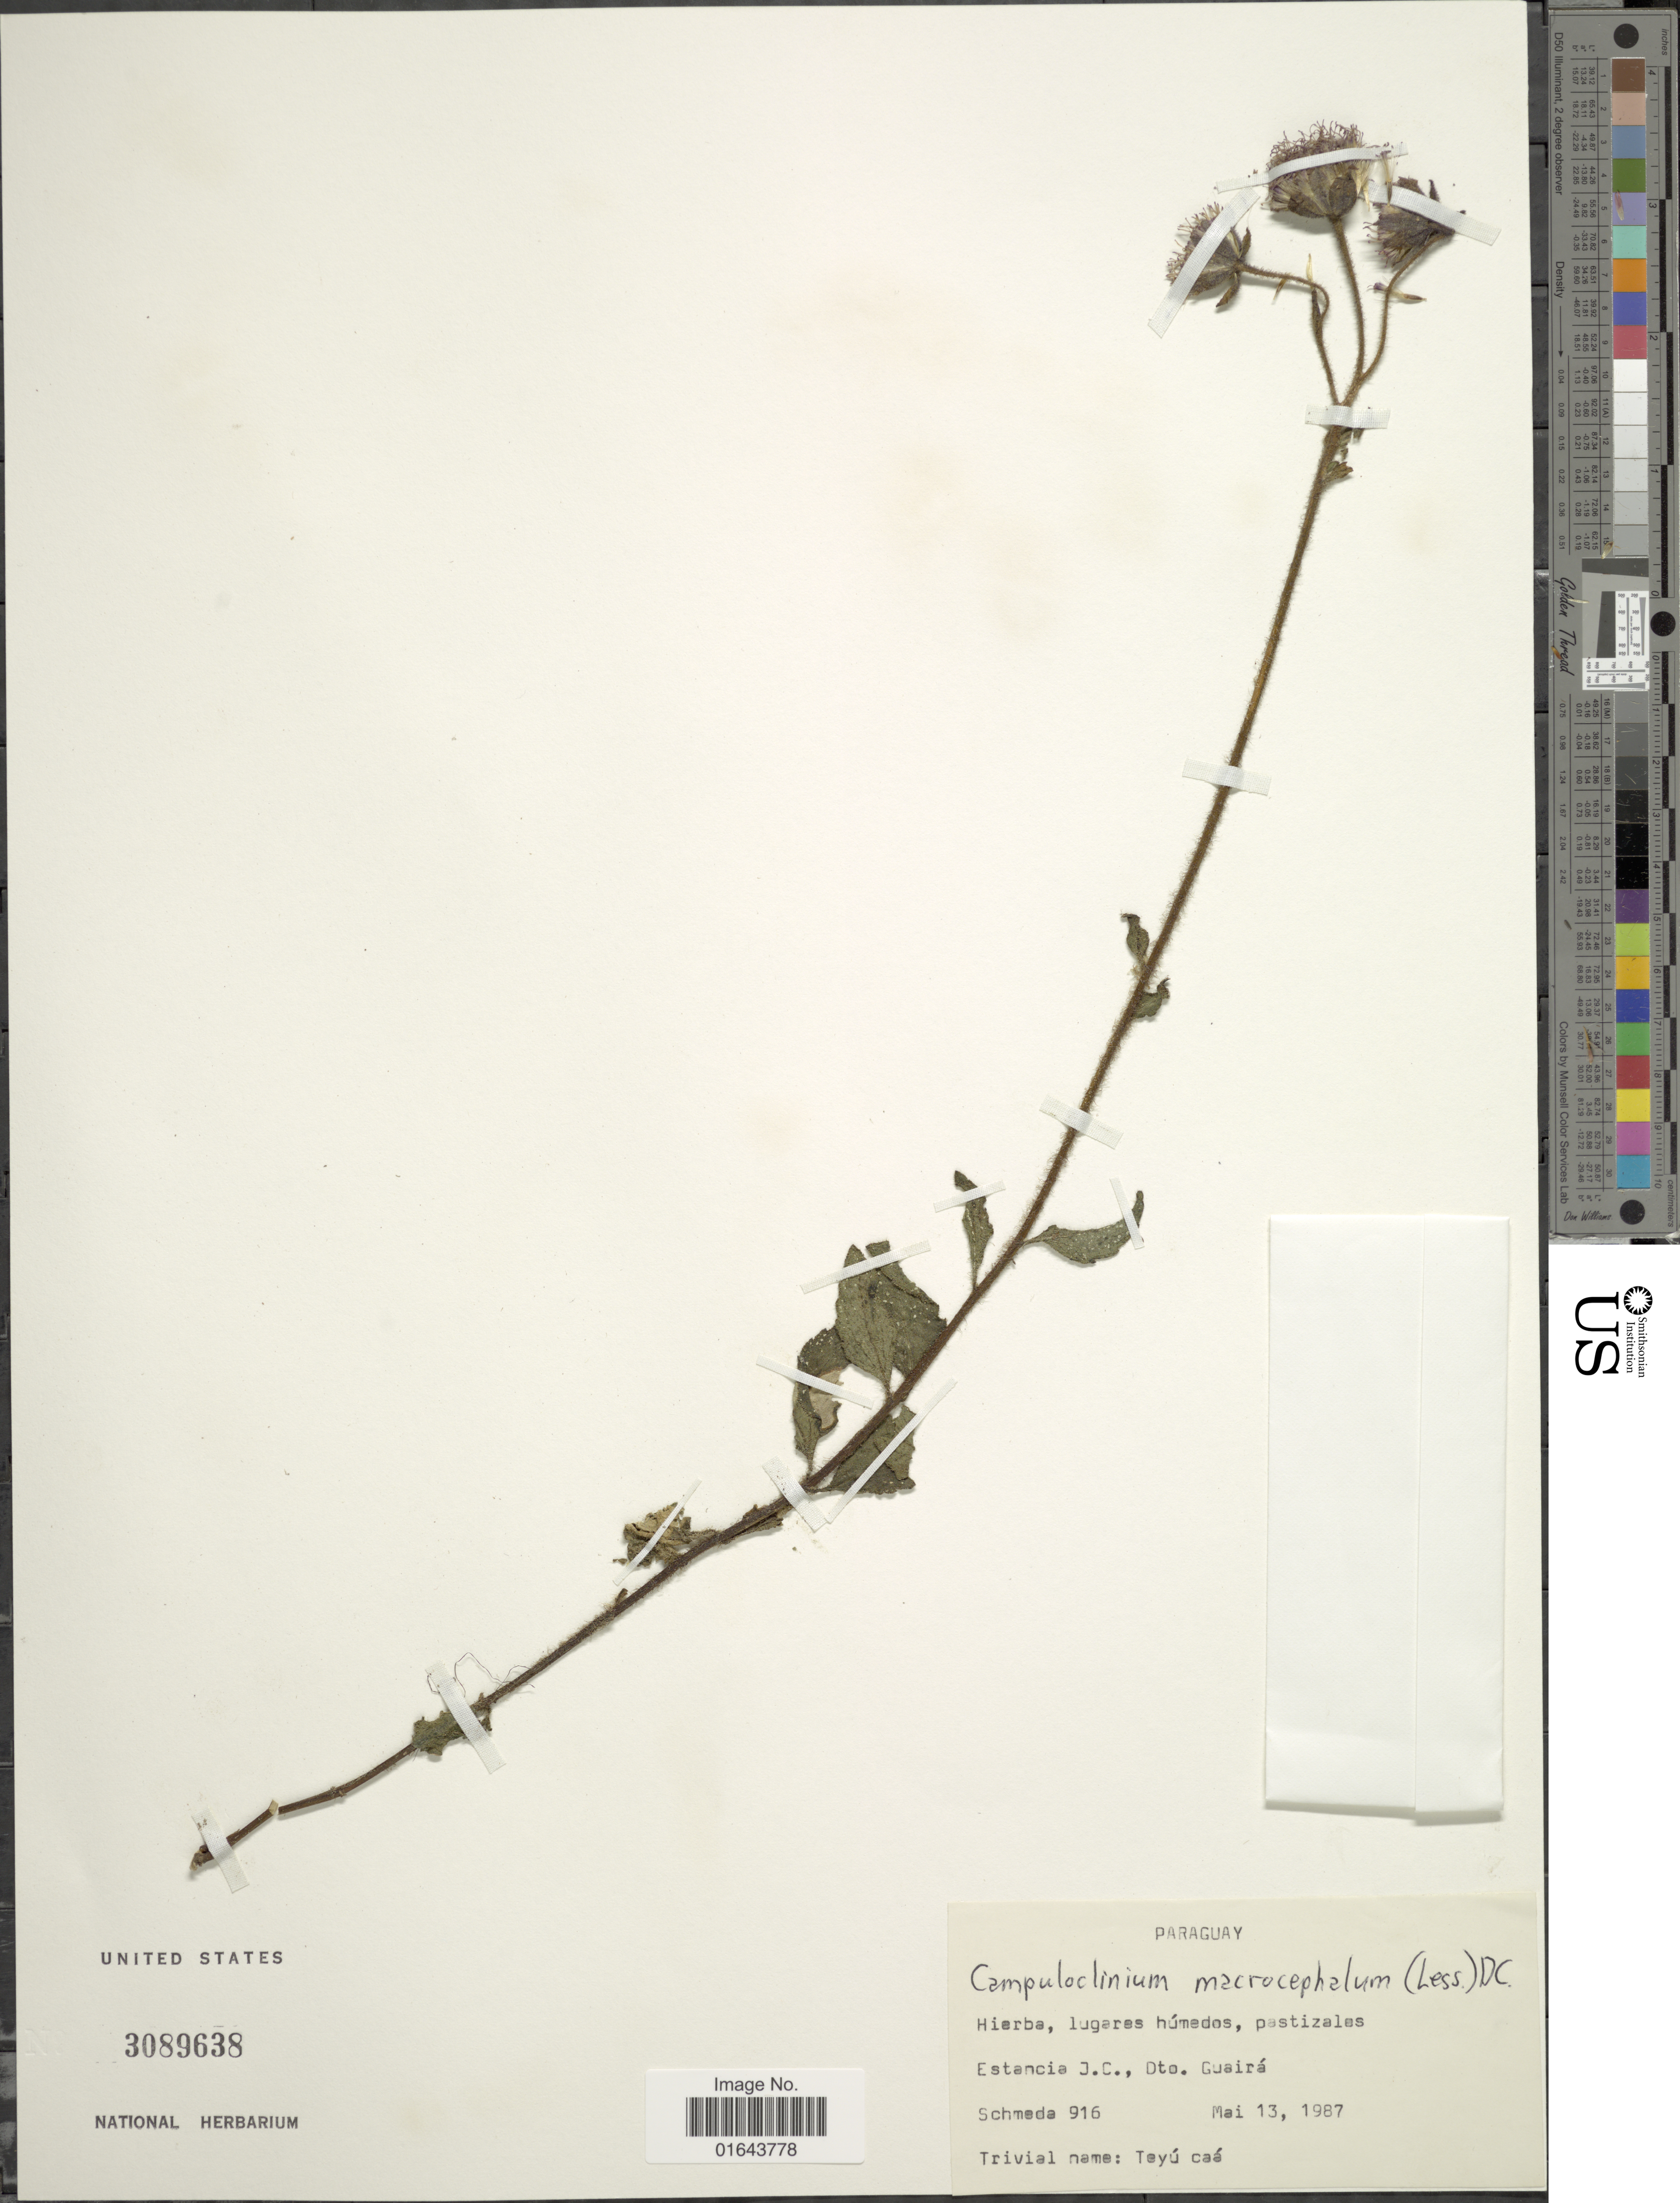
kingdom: Plantae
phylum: Tracheophyta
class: Magnoliopsida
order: Asterales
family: Asteraceae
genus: Campuloclinium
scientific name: Campuloclinium macrocephalum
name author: (Less.) DC.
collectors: G. Schmeda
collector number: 916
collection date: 1987-05-13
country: Paraguay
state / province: Guaira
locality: Estancia J.C., Dto. Guairá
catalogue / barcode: US 3089638